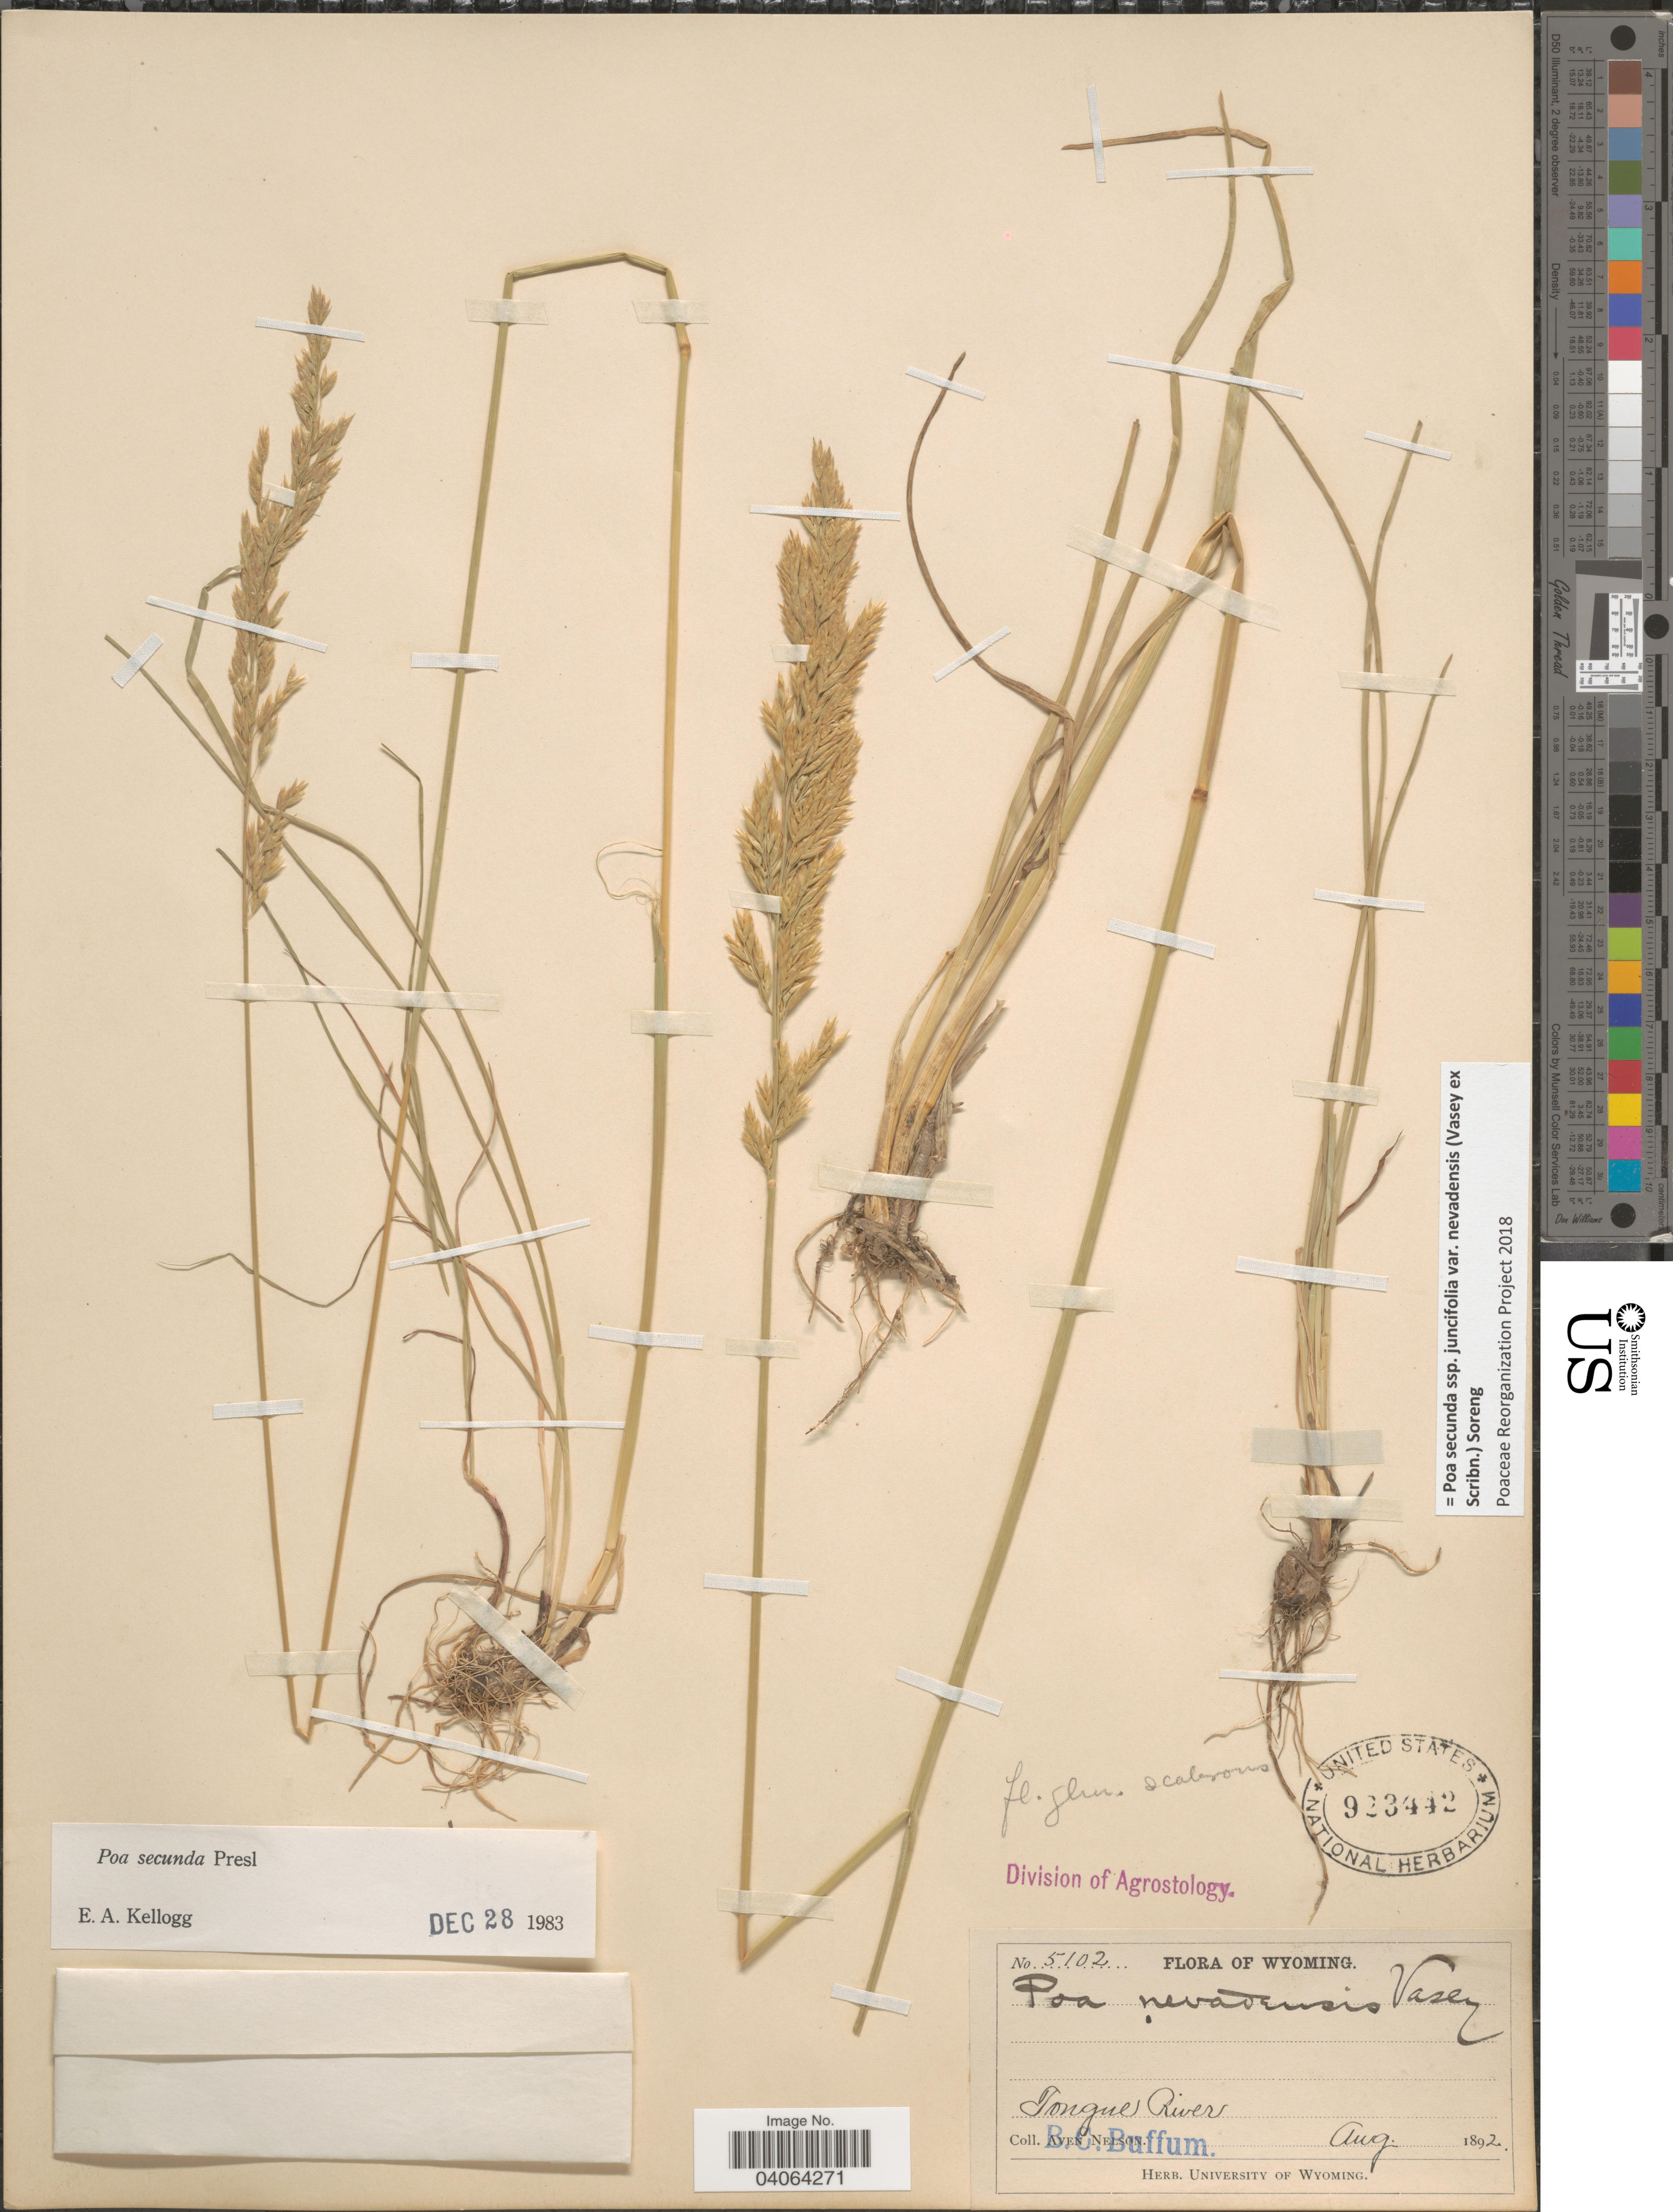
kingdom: Plantae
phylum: Tracheophyta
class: Liliopsida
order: Poales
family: Poaceae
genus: Poa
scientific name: Poa secunda subsp. juncifolia var. nevadensis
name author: (Vasey ex Scribn.) Soreng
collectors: A. Nelson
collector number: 5102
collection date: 1892-08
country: United States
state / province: Wyoming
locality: Tongue River.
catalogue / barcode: US 923442